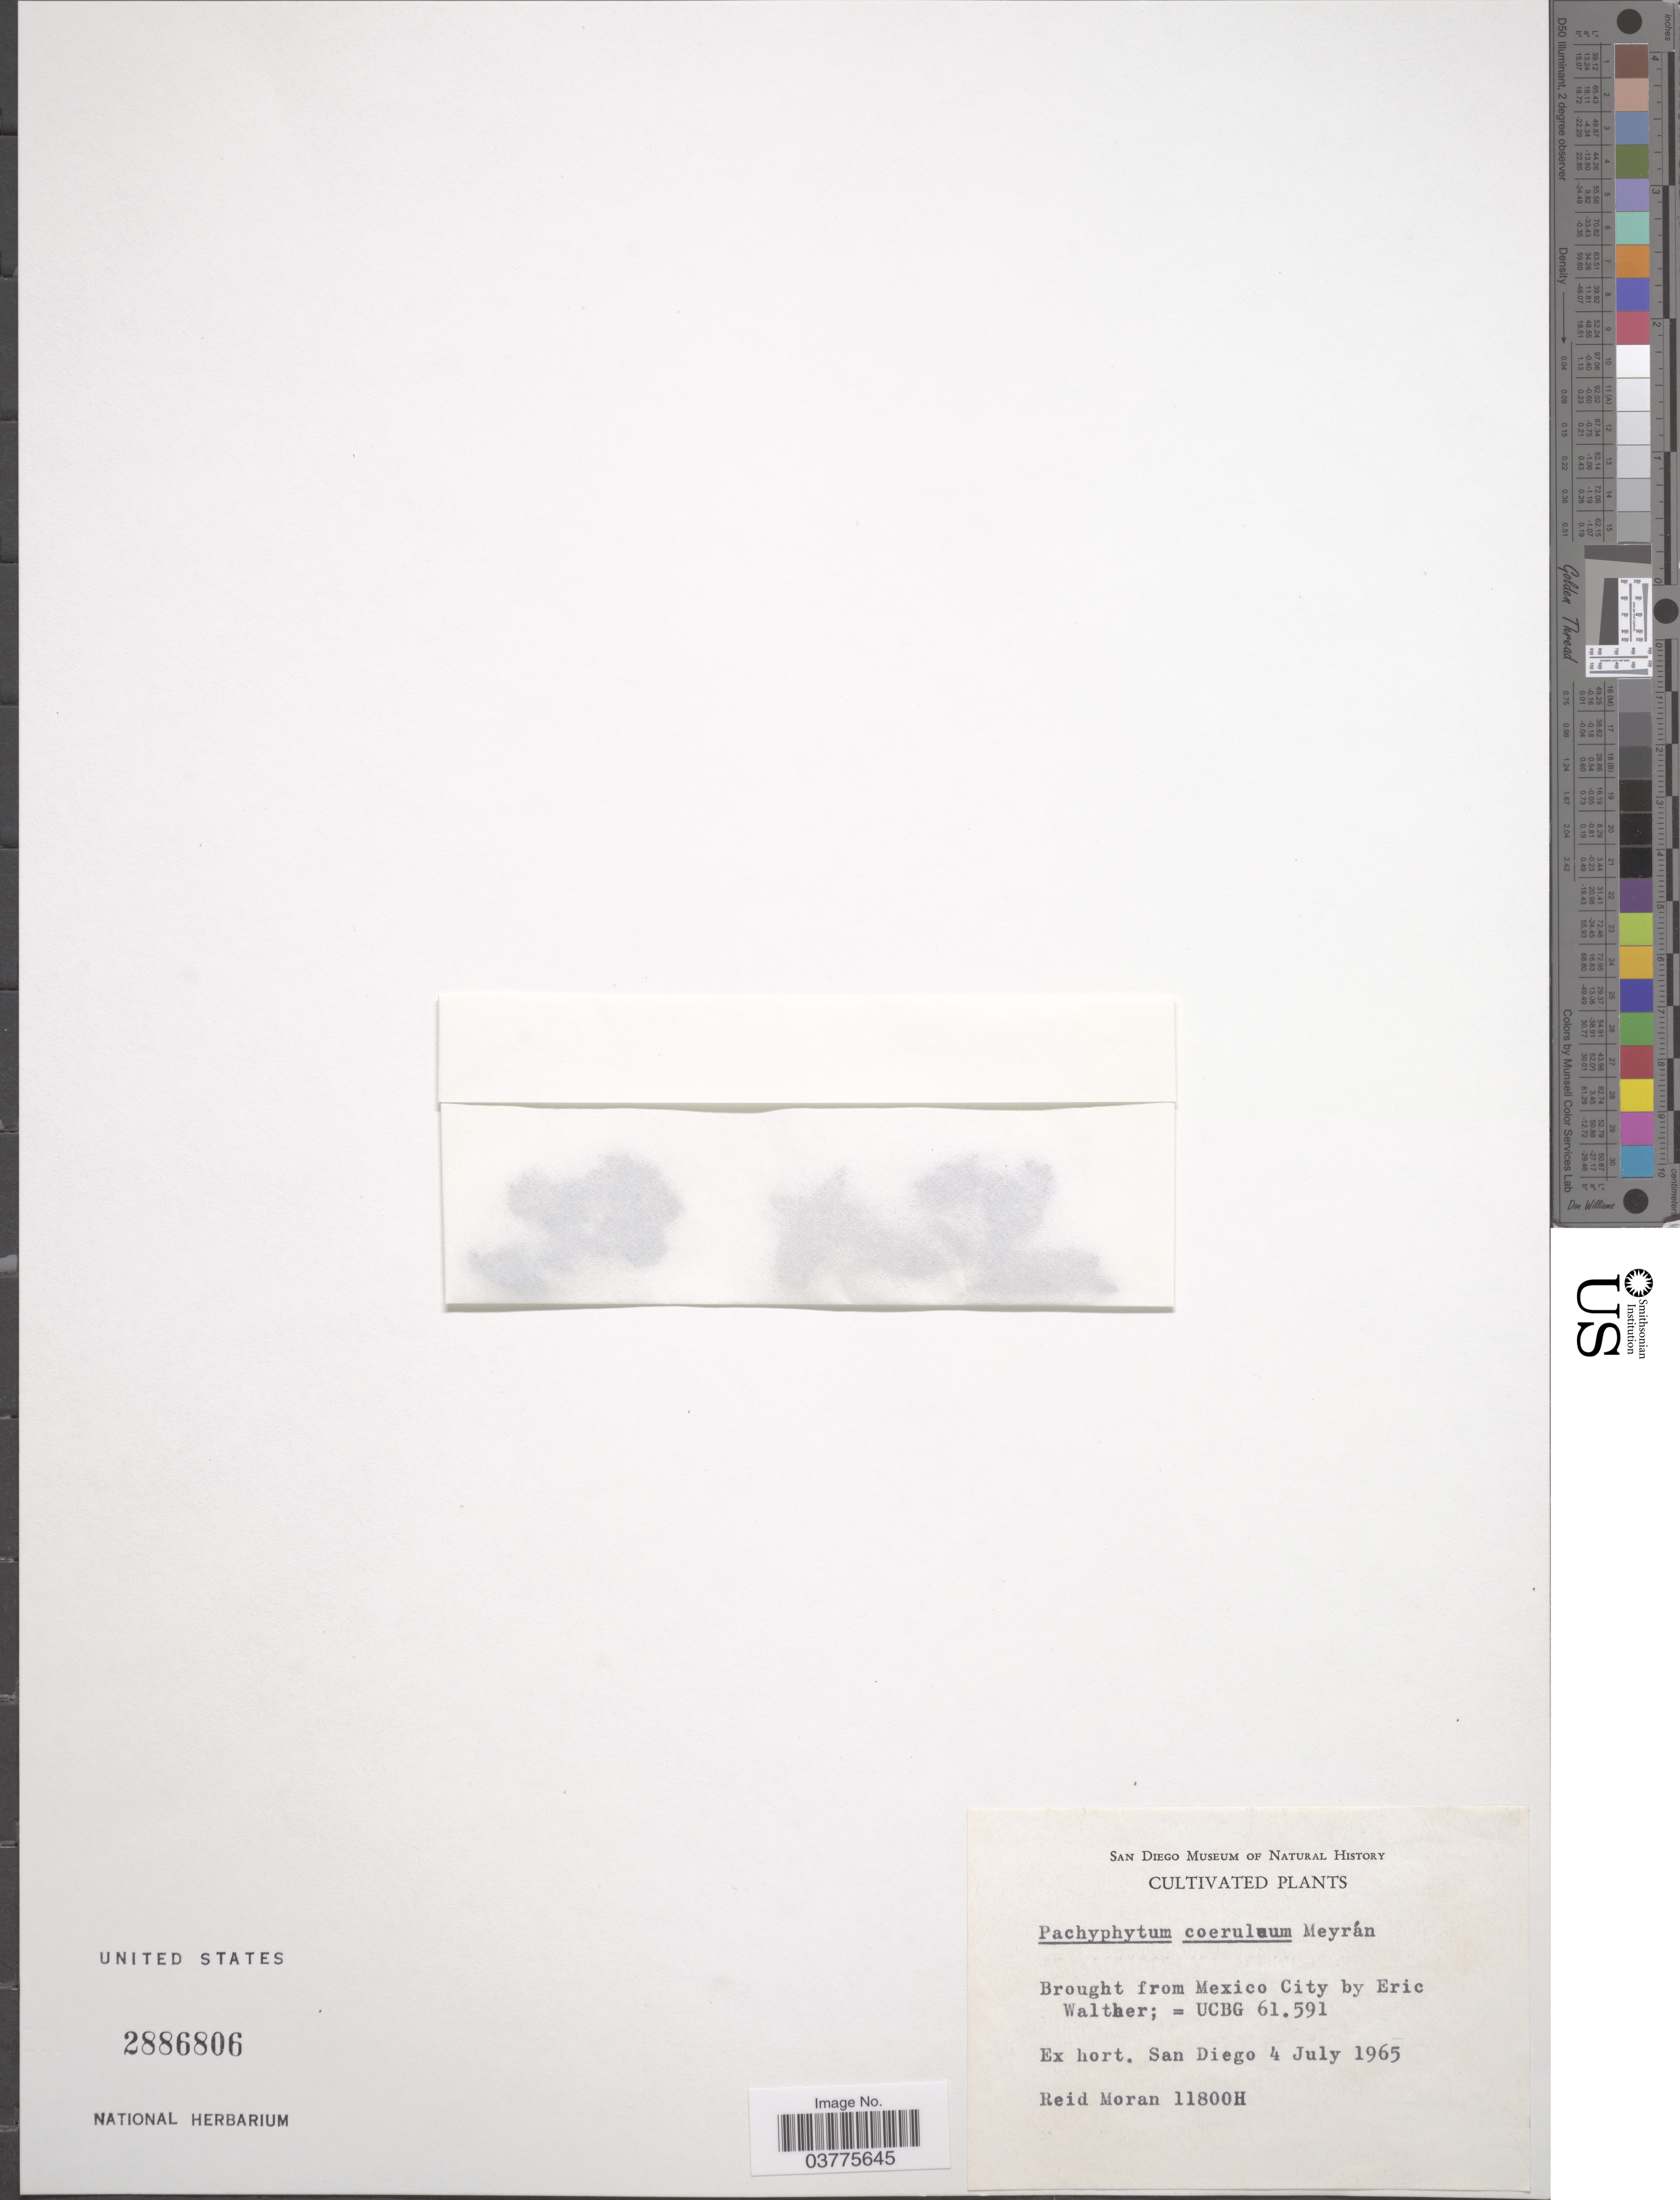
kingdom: Plantae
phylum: Tracheophyta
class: Magnoliopsida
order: Saxifragales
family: Crassulaceae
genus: Pachyphytum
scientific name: Pachyphytum coeruleum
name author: J. Meyrán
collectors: R. V. Moran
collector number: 11800H?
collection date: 1965-07-04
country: United States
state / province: California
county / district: San Diego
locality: Ex hort. San Diego.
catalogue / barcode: US 2886806